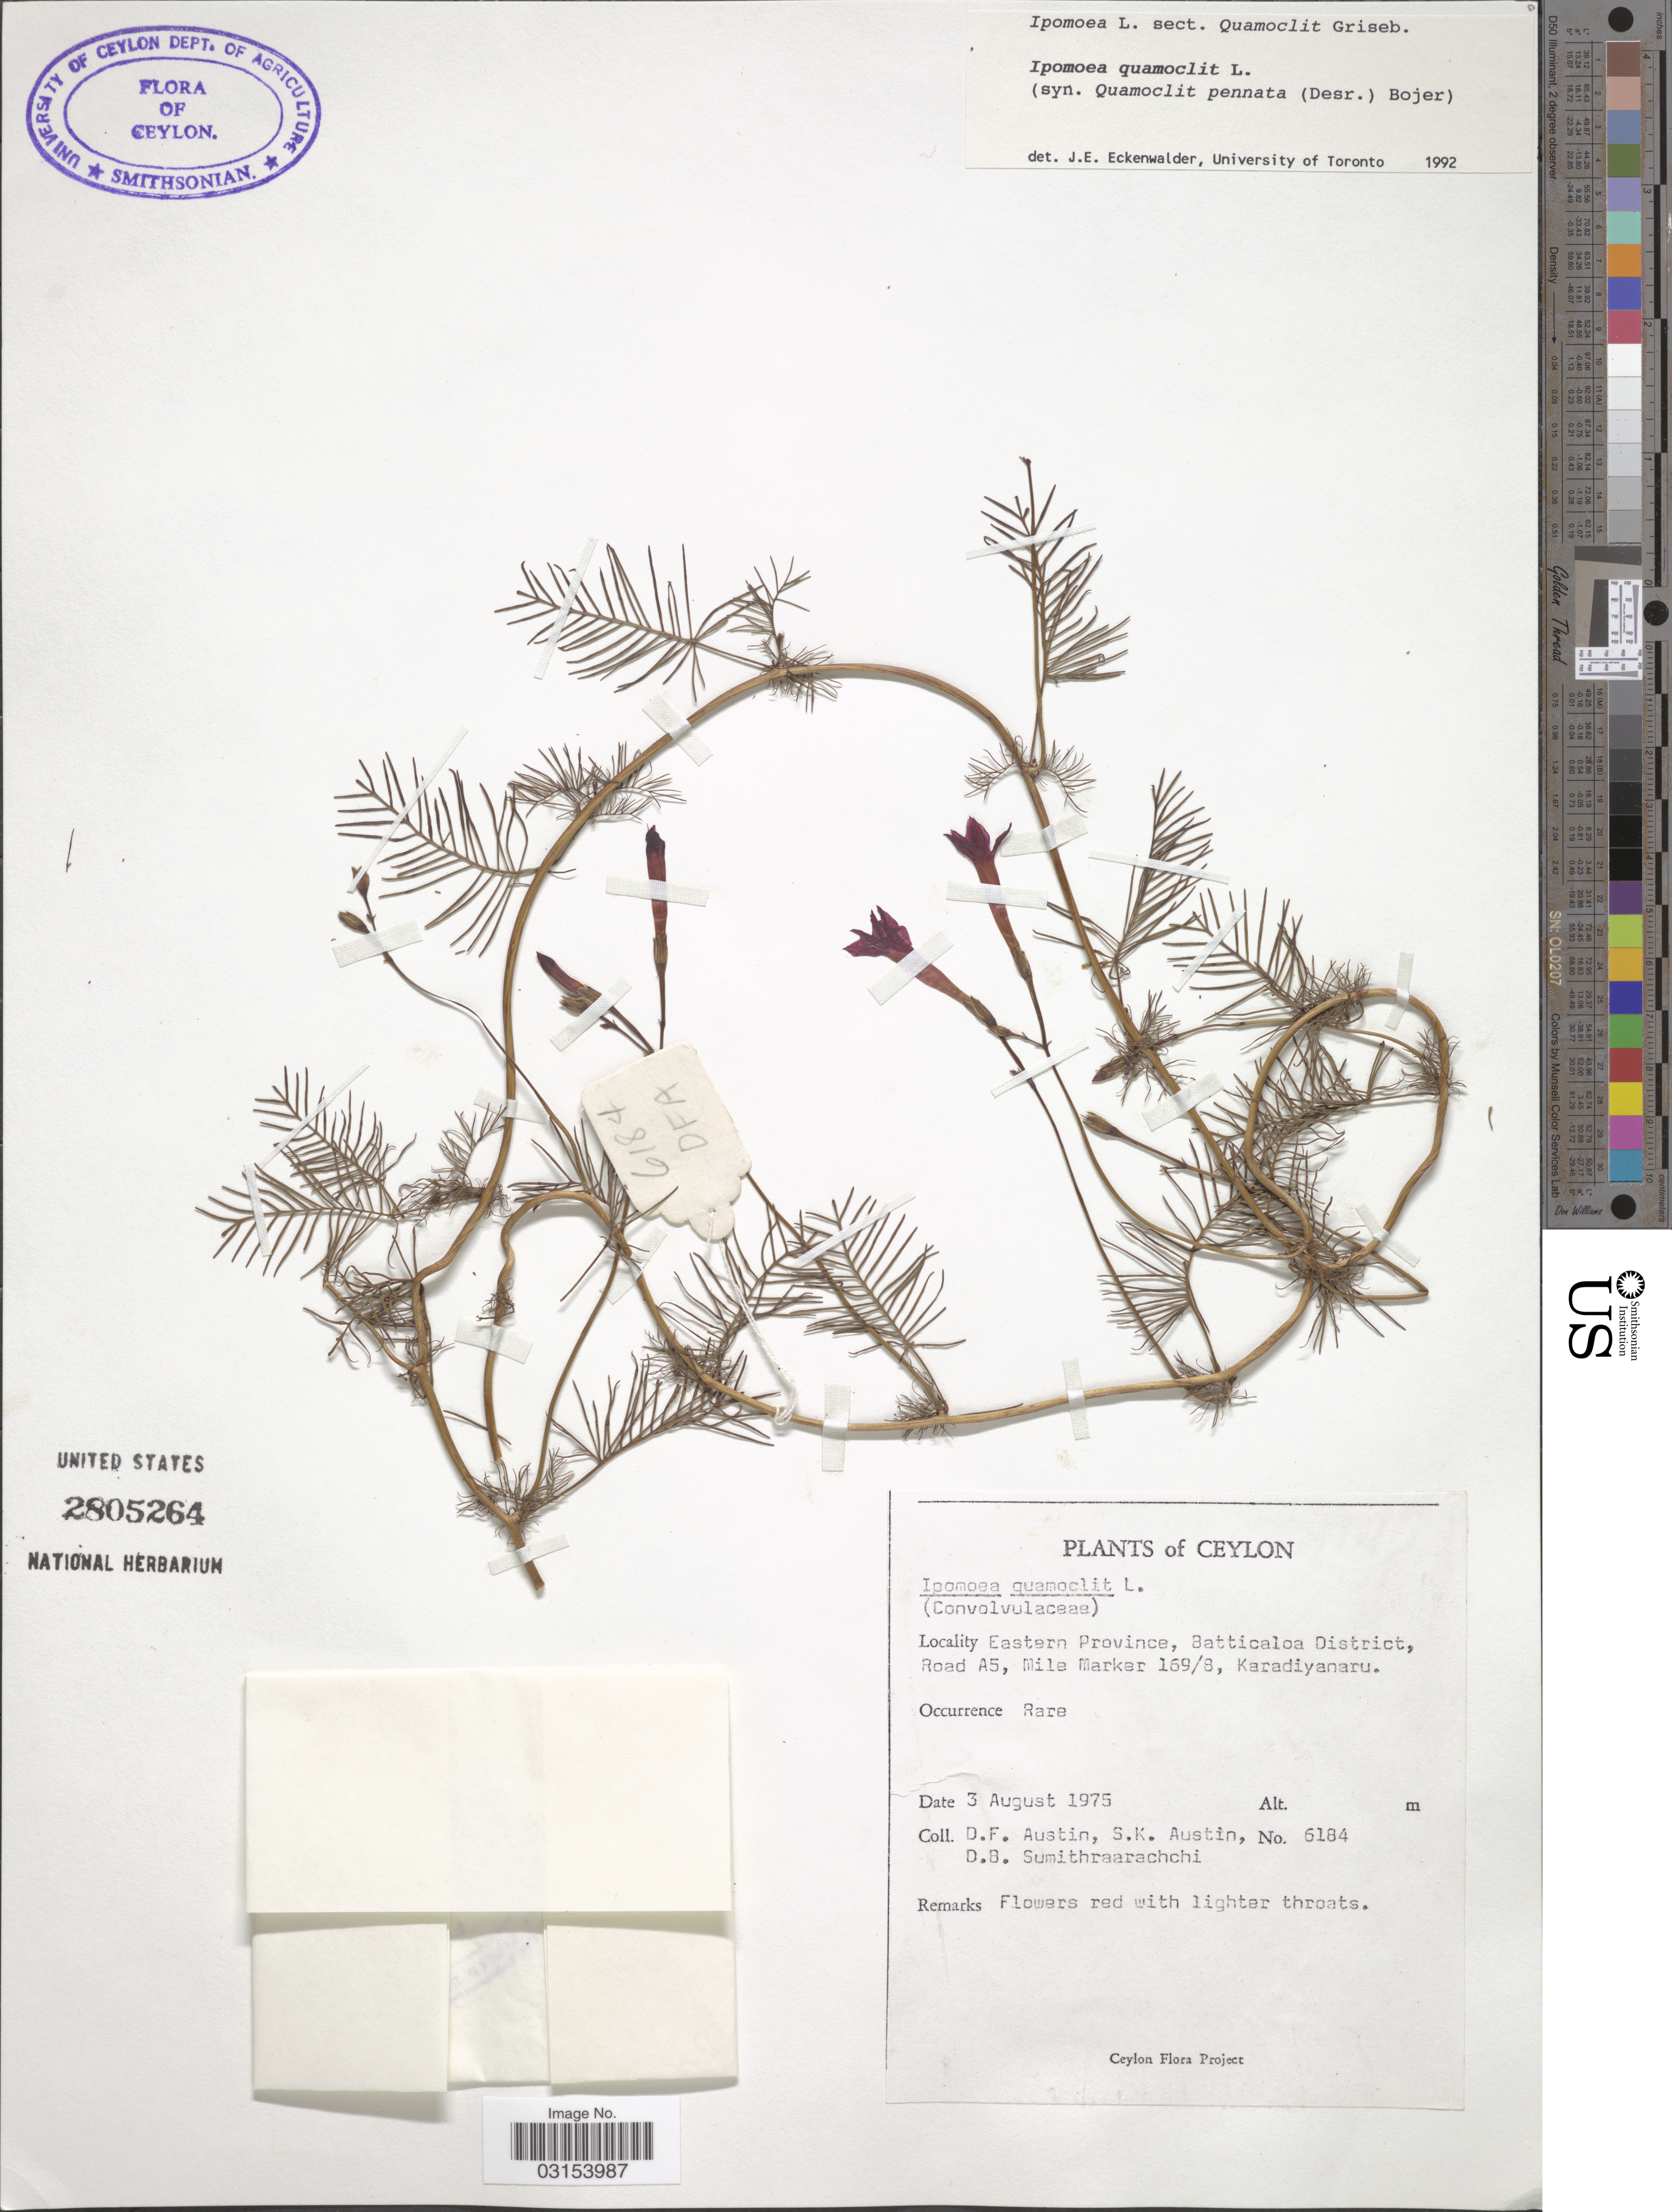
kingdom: Plantae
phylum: Tracheophyta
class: Magnoliopsida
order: Solanales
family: Convolvulaceae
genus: Ipomoea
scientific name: Ipomoea quamoclit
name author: L.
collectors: D. Austin, S. Austin & D. B. Sumithraarachchi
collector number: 6184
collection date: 1975-08-03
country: Sri Lanka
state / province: Eastern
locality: Ceylon. Batticaloa District, Road A5, Mile Marker 169/8, Karadiyanaru.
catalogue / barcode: US 2805264